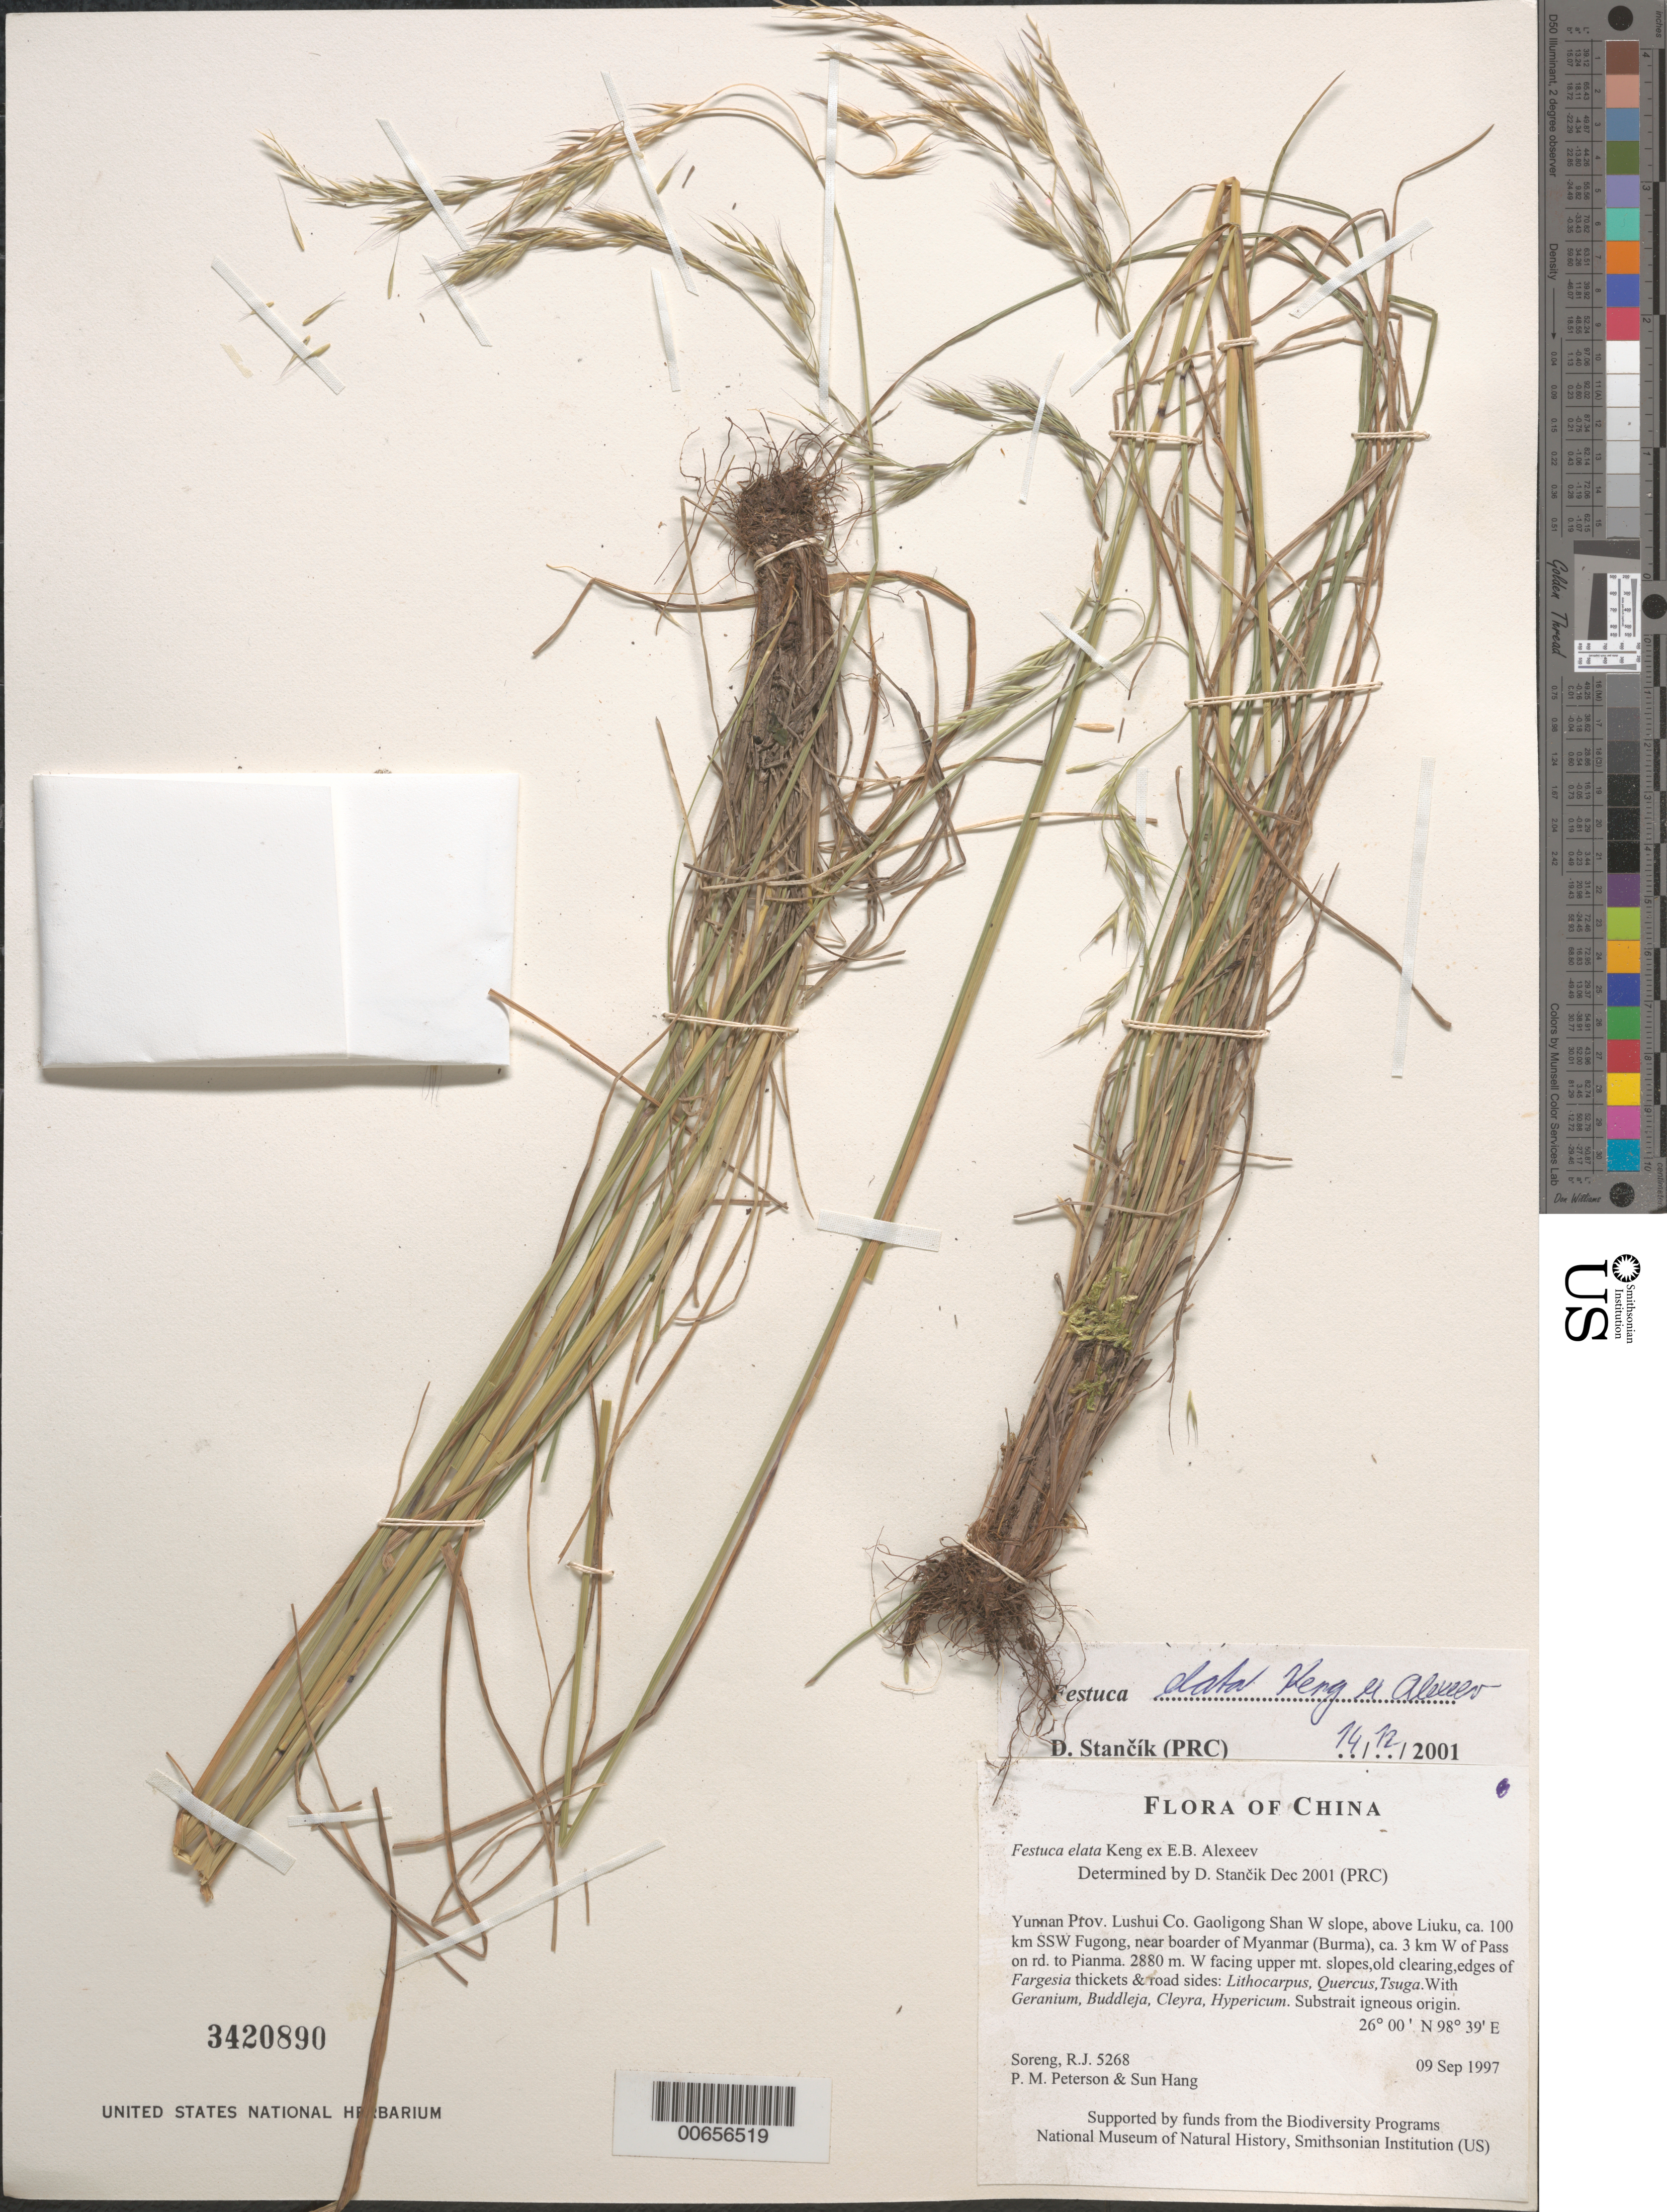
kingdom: Plantae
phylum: Tracheophyta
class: Liliopsida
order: Poales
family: Poaceae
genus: Festuca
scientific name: Festuca elata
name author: Keng ex E.B. Alexeev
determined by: Stancik, D.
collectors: R. J. Soreng, P. M. Peterson & Sun Hang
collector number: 5268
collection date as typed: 09 Sep 1997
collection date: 1997-09-09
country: China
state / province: Yunnan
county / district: Lushui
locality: Gaoligong Shan W slope, above Liuku, ca. 100 km SSW Fugong, near boarder of Myanmar (Burma), ca. 3 km W of Pass on rd. to Pianma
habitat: W facing upper mt. slopes,old clearing,edges of Fargesia thickets & road sides: Lithocarpus, Quercus,Tsuga.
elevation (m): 2880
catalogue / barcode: US 3420890